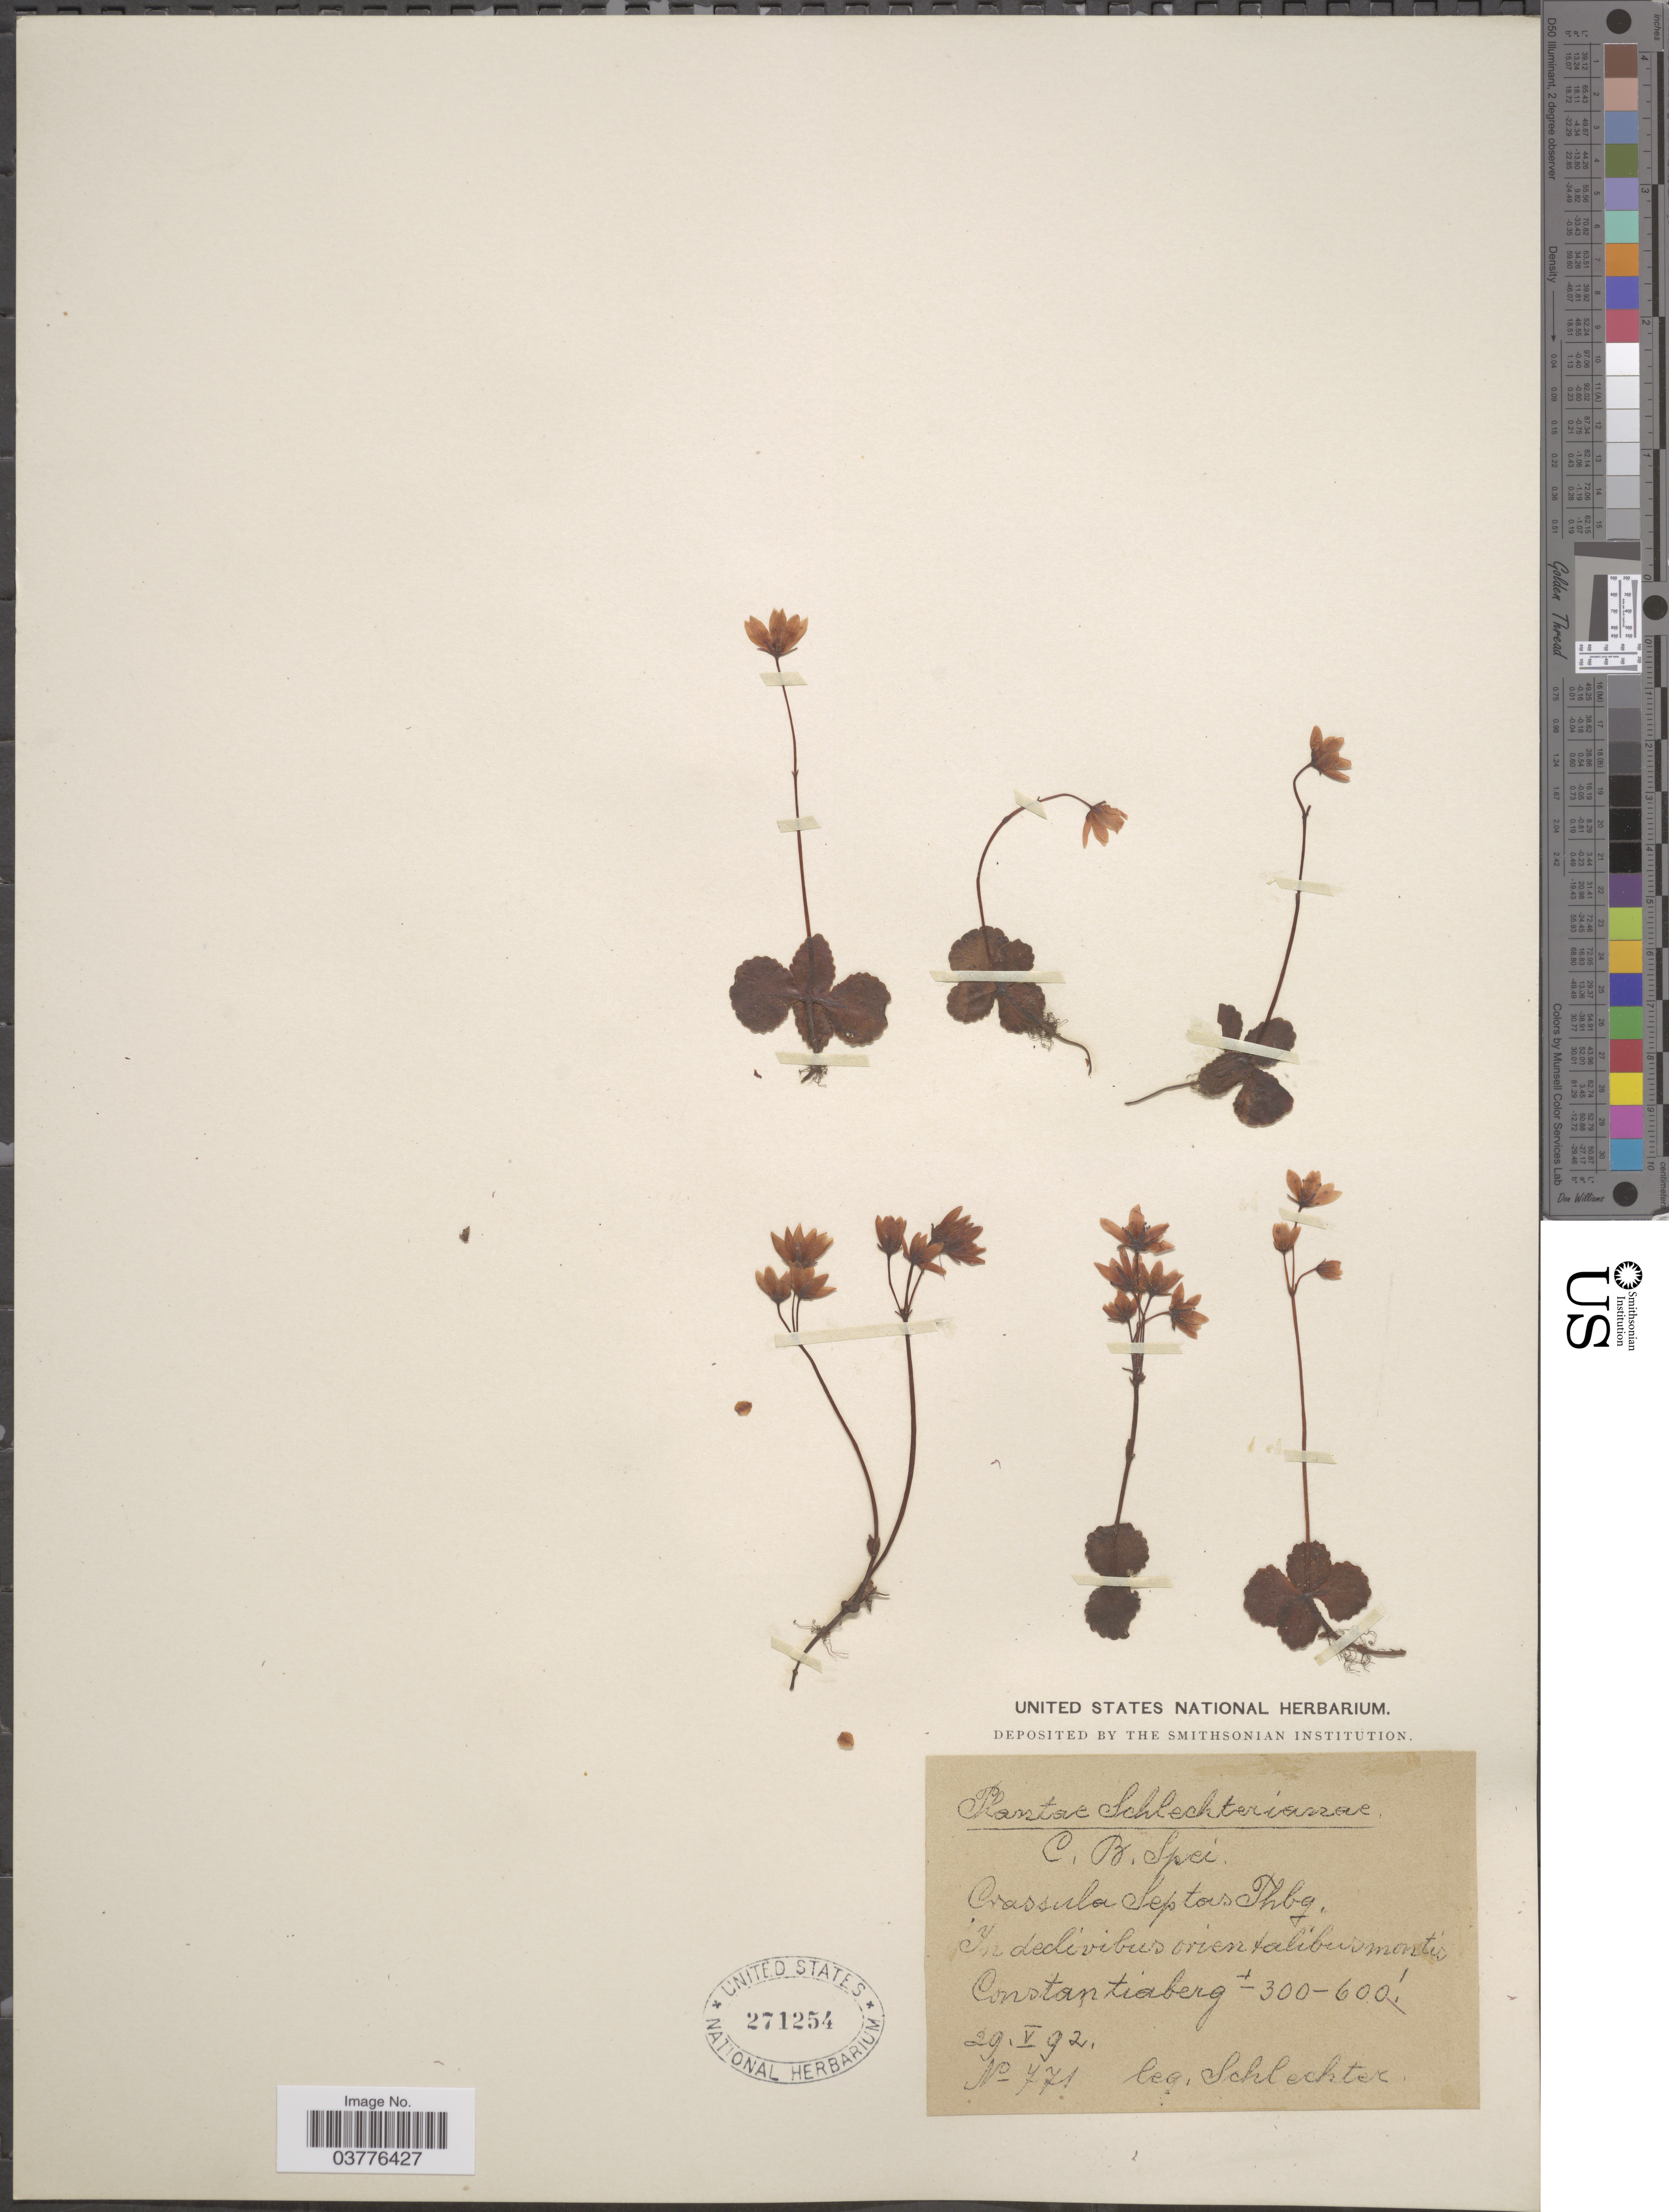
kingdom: Plantae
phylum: Tracheophyta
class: Magnoliopsida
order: Saxifragales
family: Crassulaceae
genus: Crassula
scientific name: Crassula capensis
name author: (L.) Baill.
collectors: Schlechter, --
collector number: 771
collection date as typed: Transcribed d/m/y: 29/5/92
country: South Africa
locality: C. B. Spei. In declivibus orientalibus montis. Constantiaberg.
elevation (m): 91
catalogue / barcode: US 271254